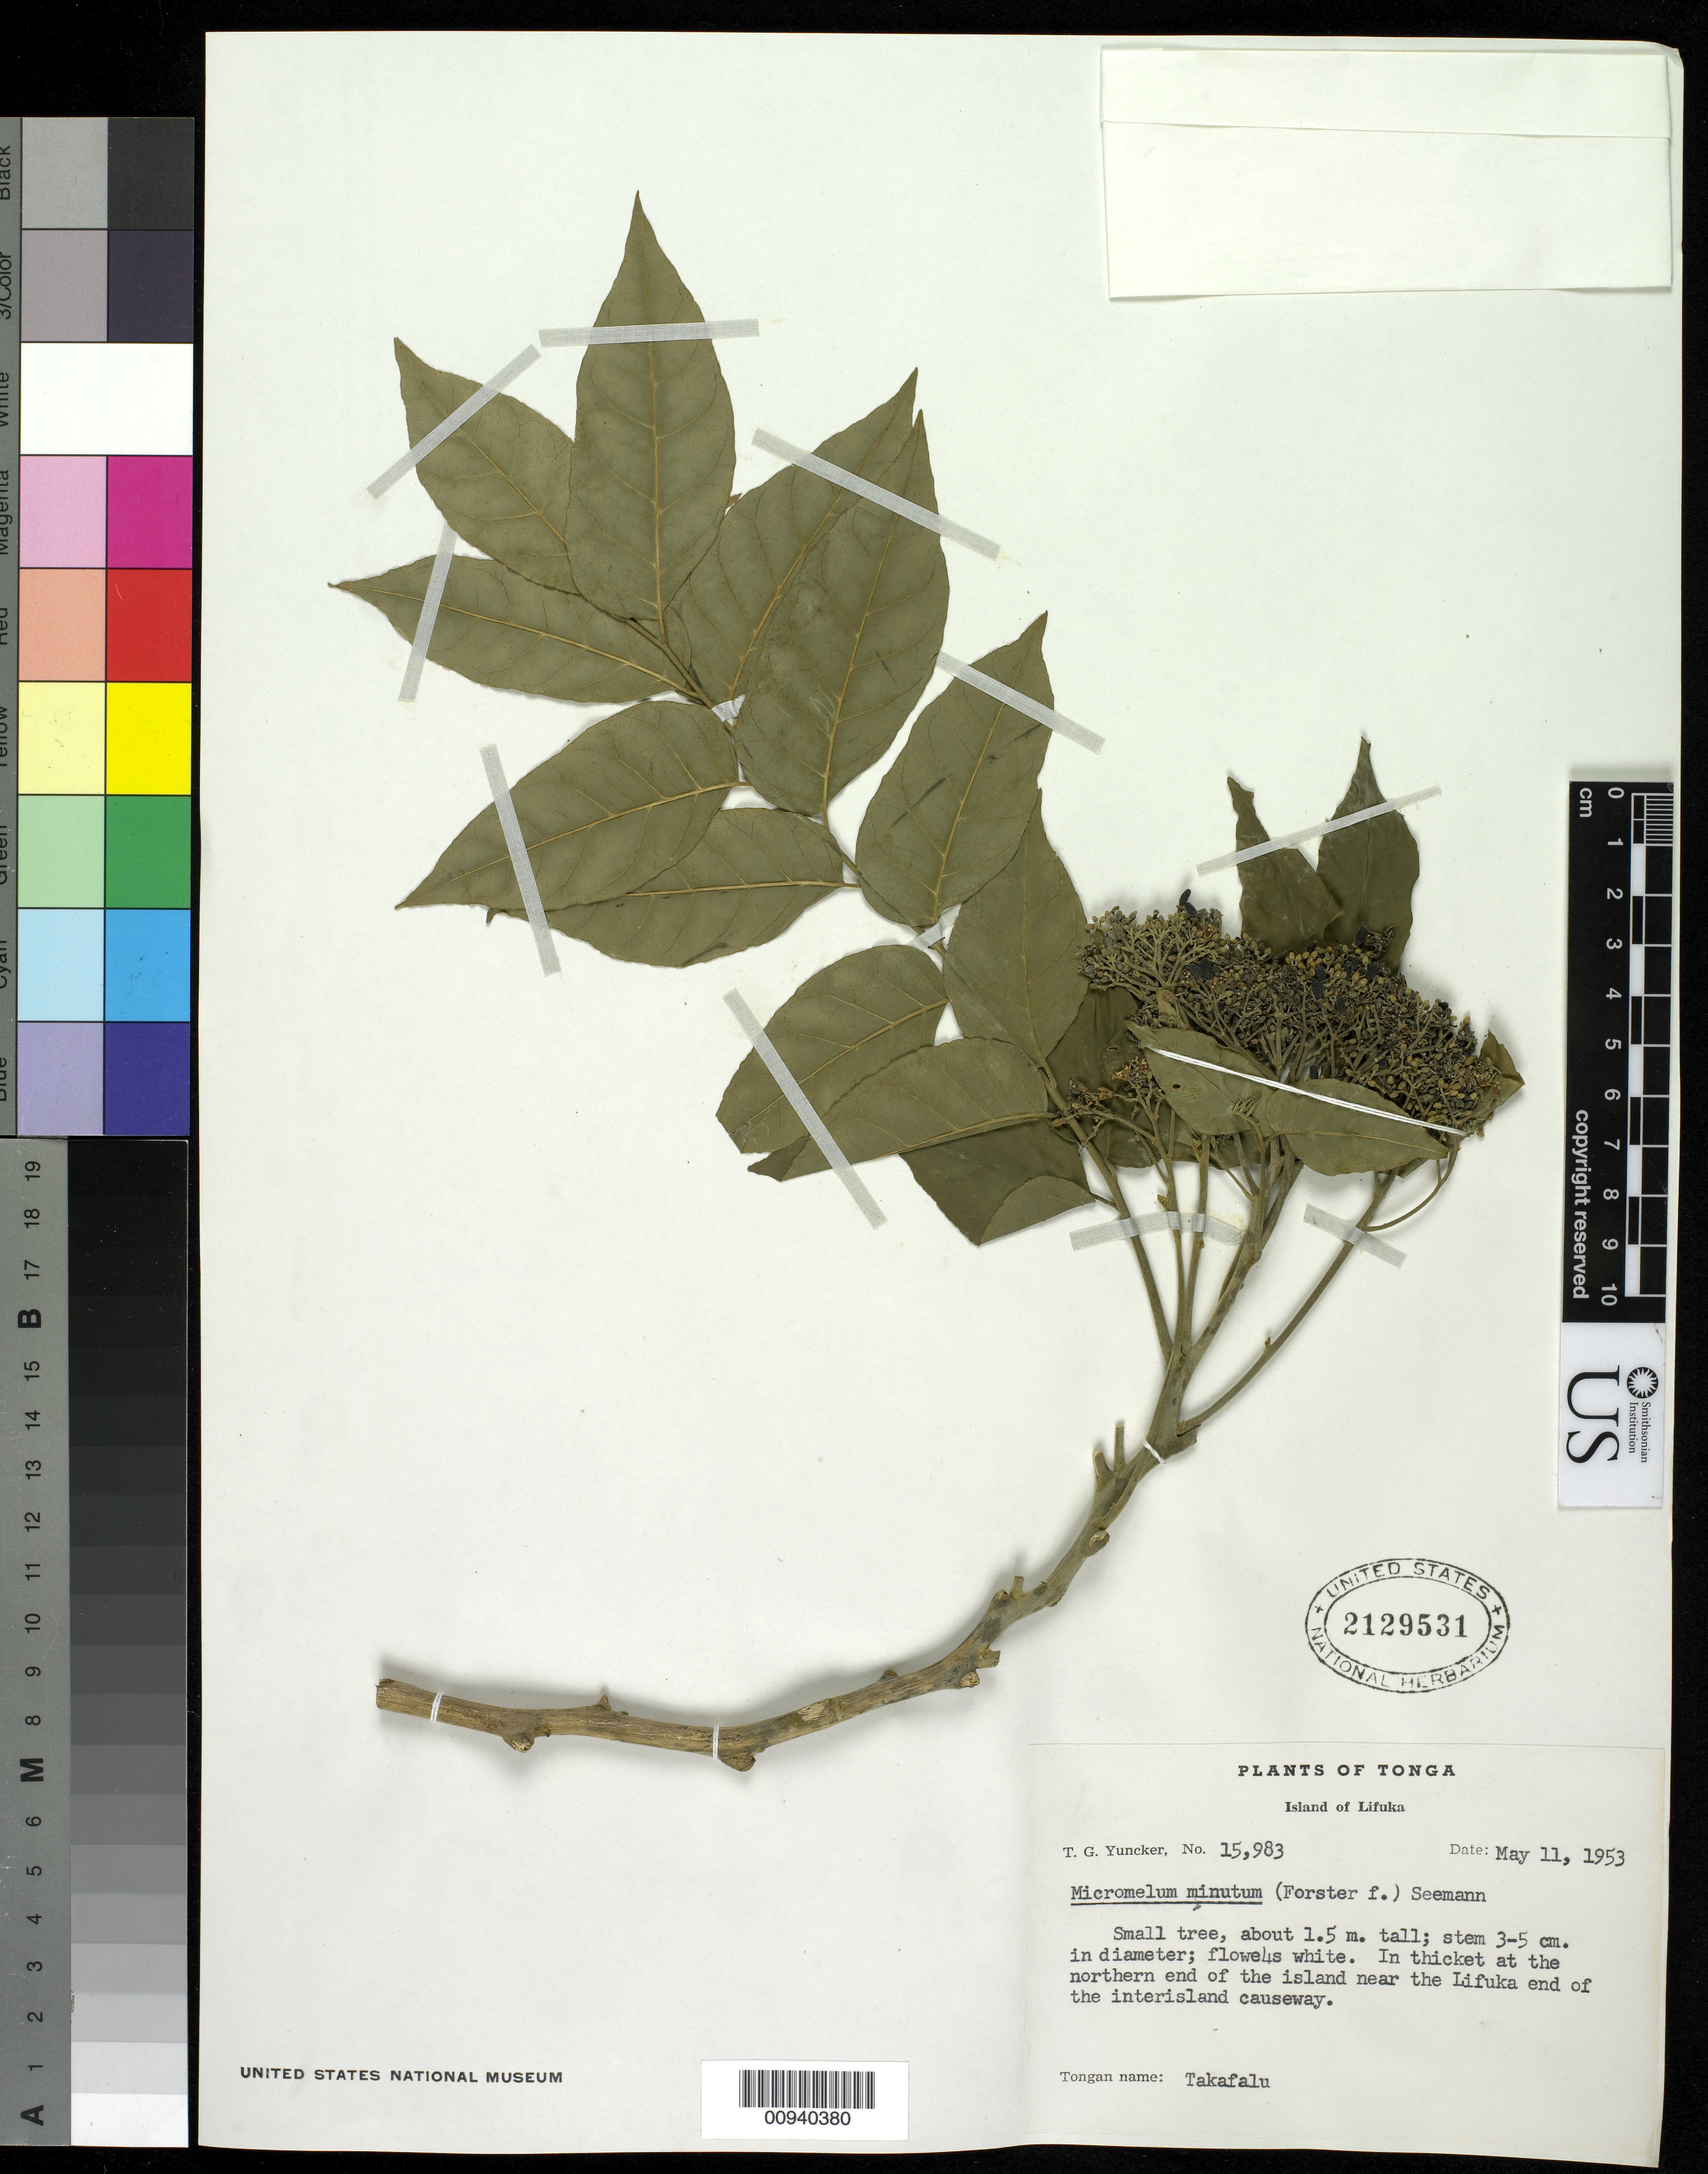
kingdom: Plantae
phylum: Tracheophyta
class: Magnoliopsida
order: Sapindales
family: Rutaceae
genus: Micromelum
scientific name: Micromelum minutum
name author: (G. Forst.) Wight & Arn.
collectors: T. G. Yuncker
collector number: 15983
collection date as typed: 11 May 1953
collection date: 1953-05-11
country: Tonga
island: Lifuka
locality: At the northern end of the island near the Lifuka end of the interisland causeway.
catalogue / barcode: US 2129531